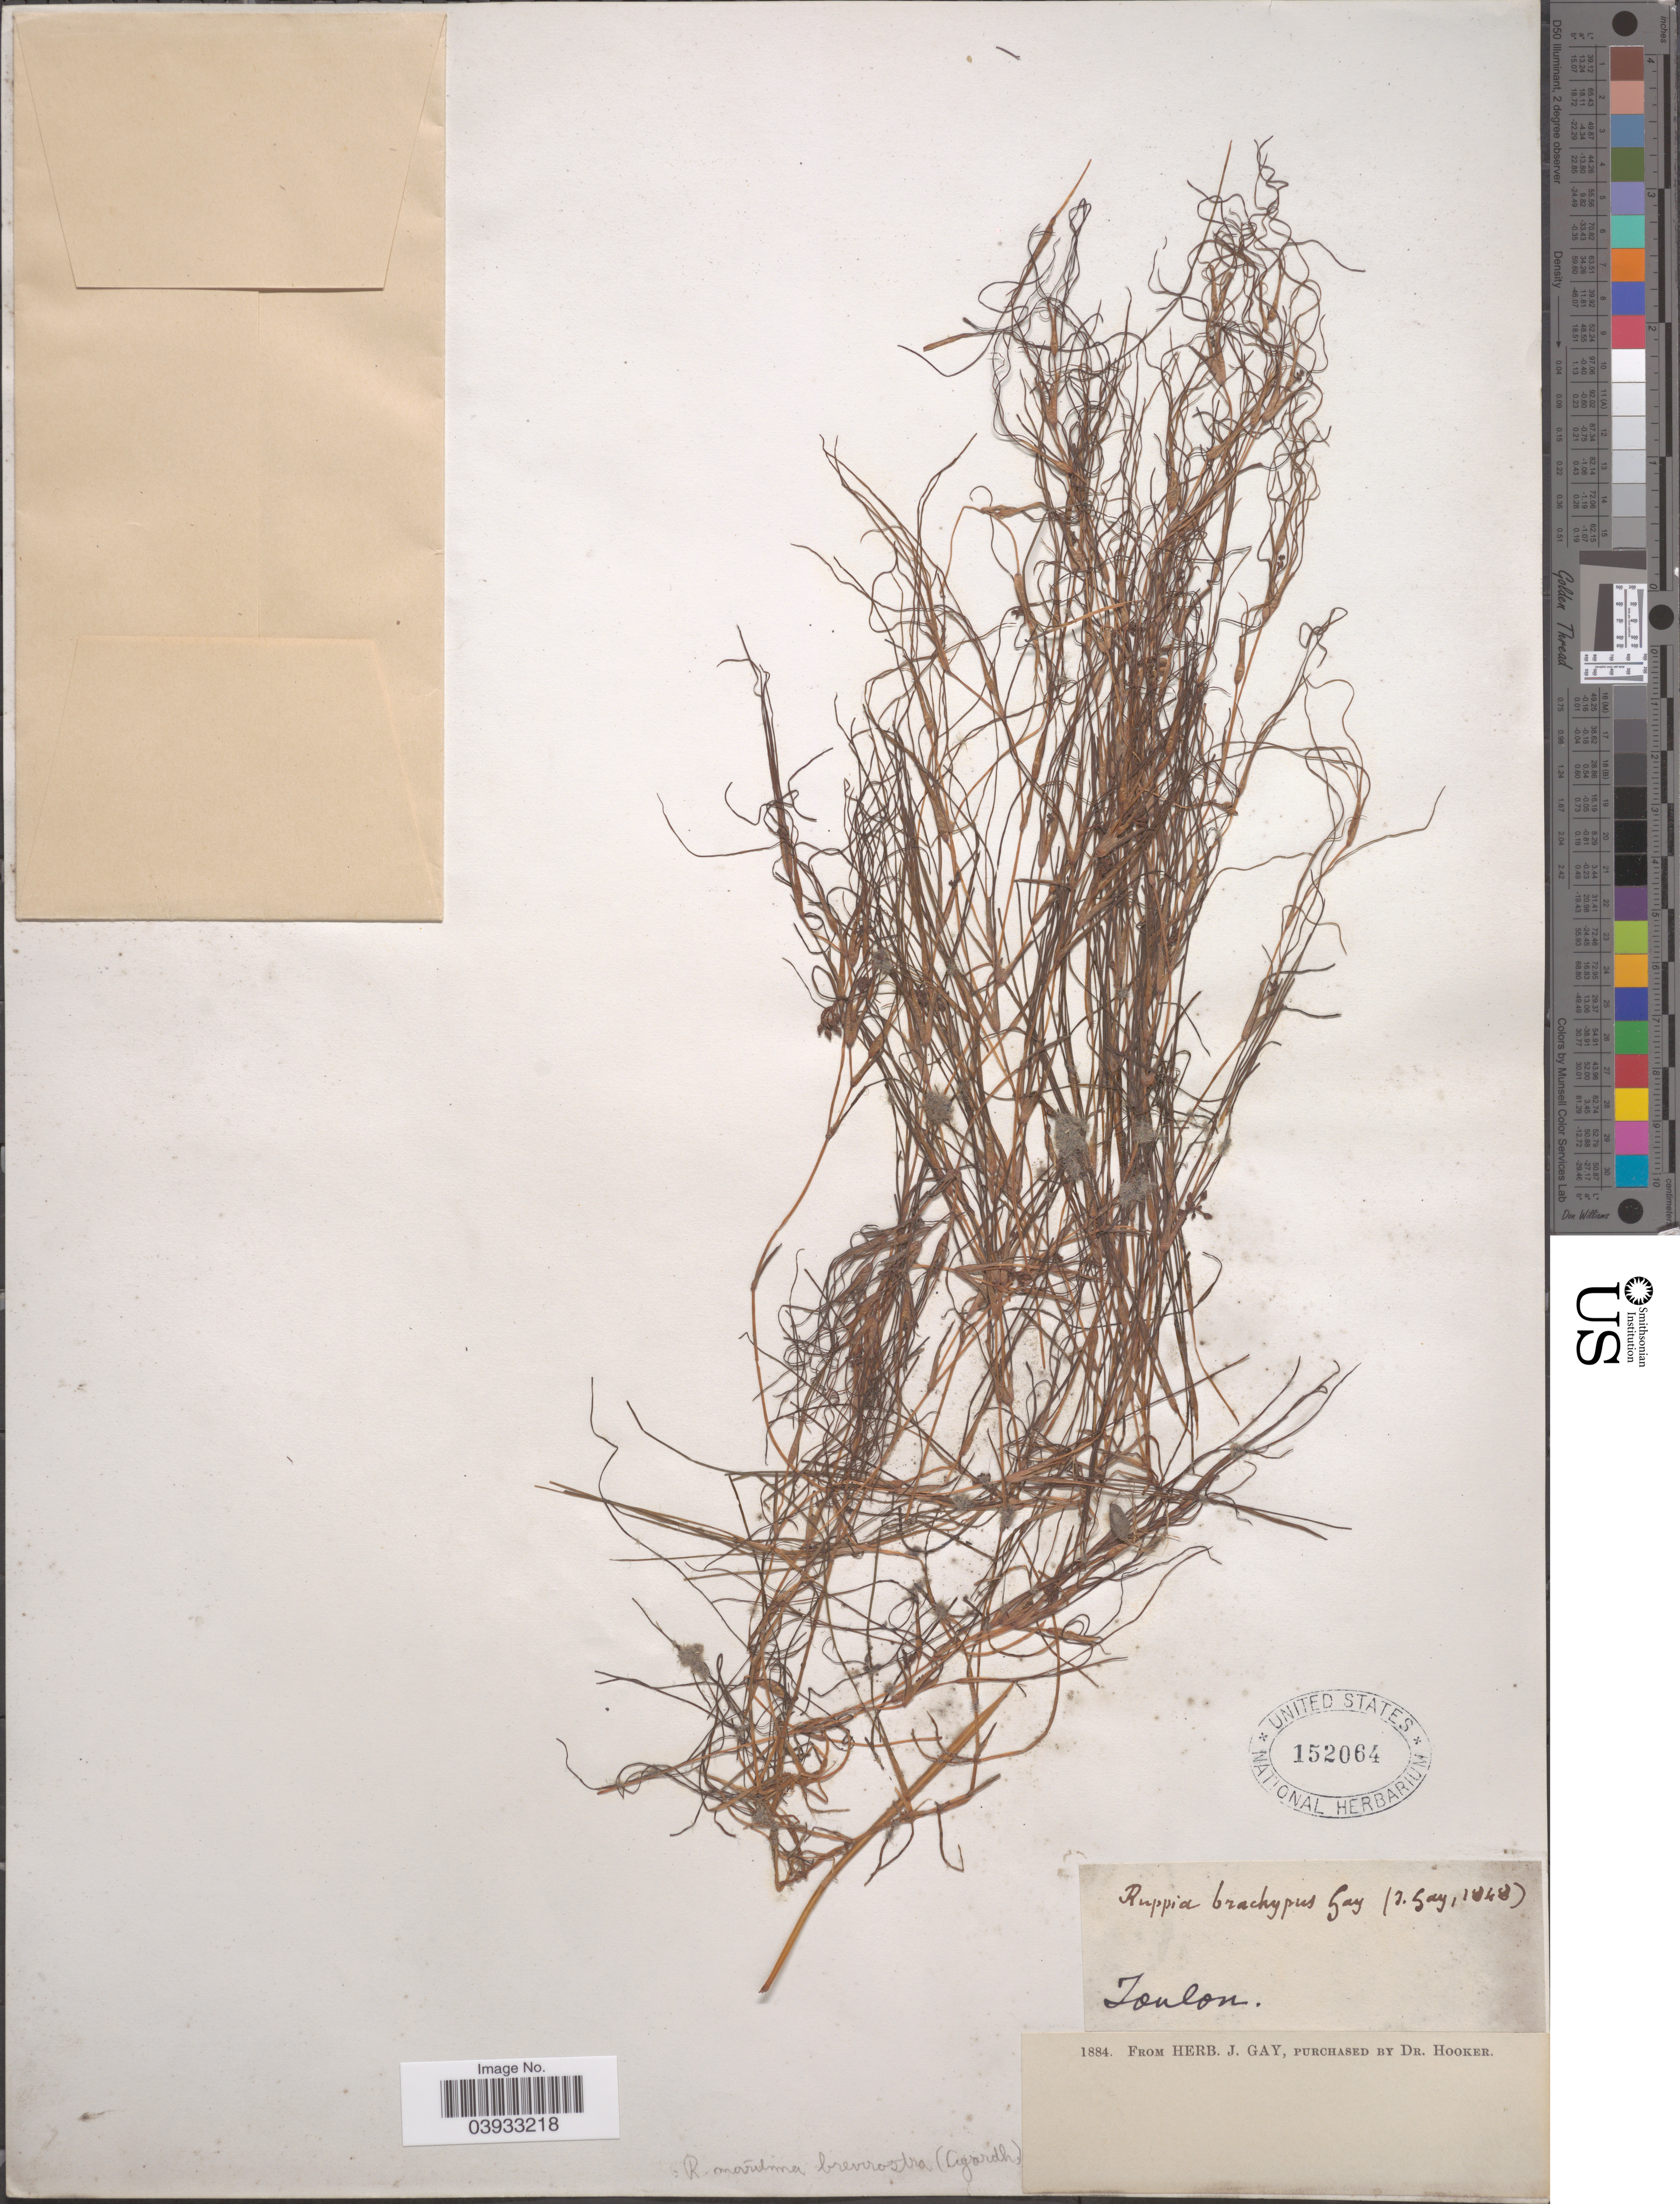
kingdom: Plantae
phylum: Tracheophyta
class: Liliopsida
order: Alismatales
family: Ruppiaceae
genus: Ruppia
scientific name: Ruppia maritima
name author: L.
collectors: ex herb. J. Gay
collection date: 1884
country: France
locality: Toulon.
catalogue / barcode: US 152064